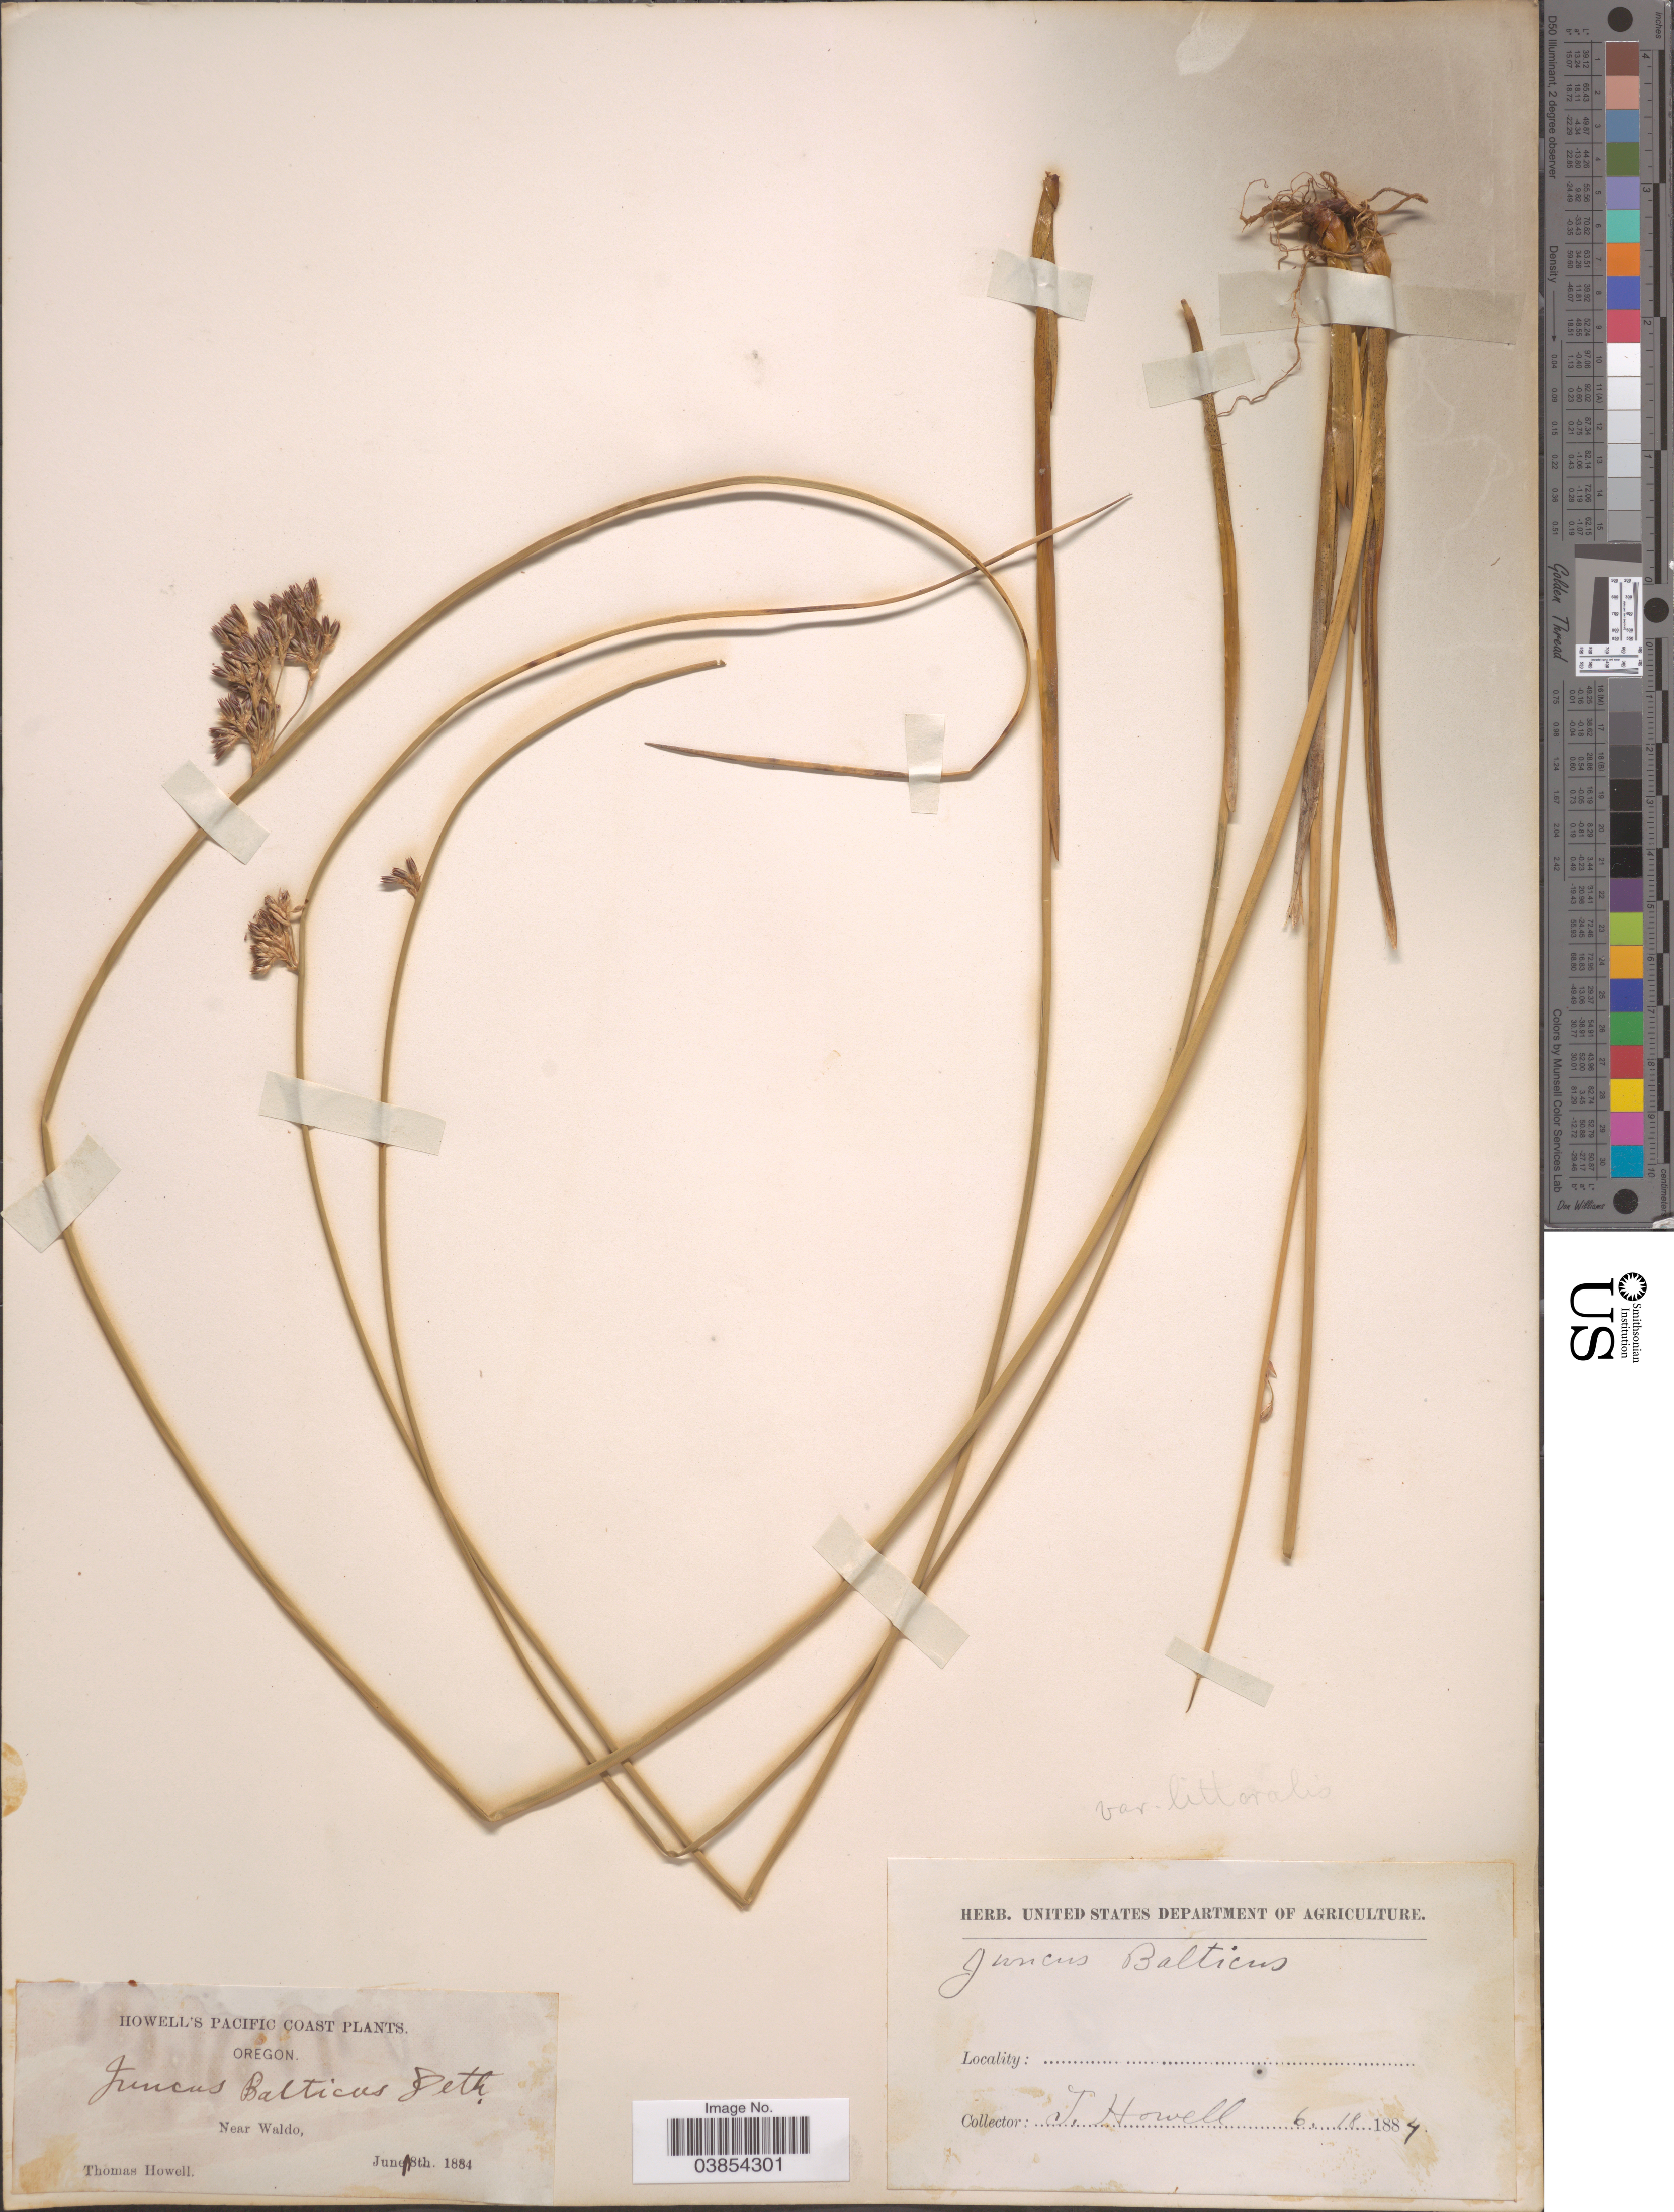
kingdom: Plantae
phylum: Tracheophyta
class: Liliopsida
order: Poales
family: Juncaceae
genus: Juncus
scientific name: Juncus lesueurii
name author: Bol.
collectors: T. Howell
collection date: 1884-06-18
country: United States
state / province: Oregon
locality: Pacific Coast. Near Waldo.